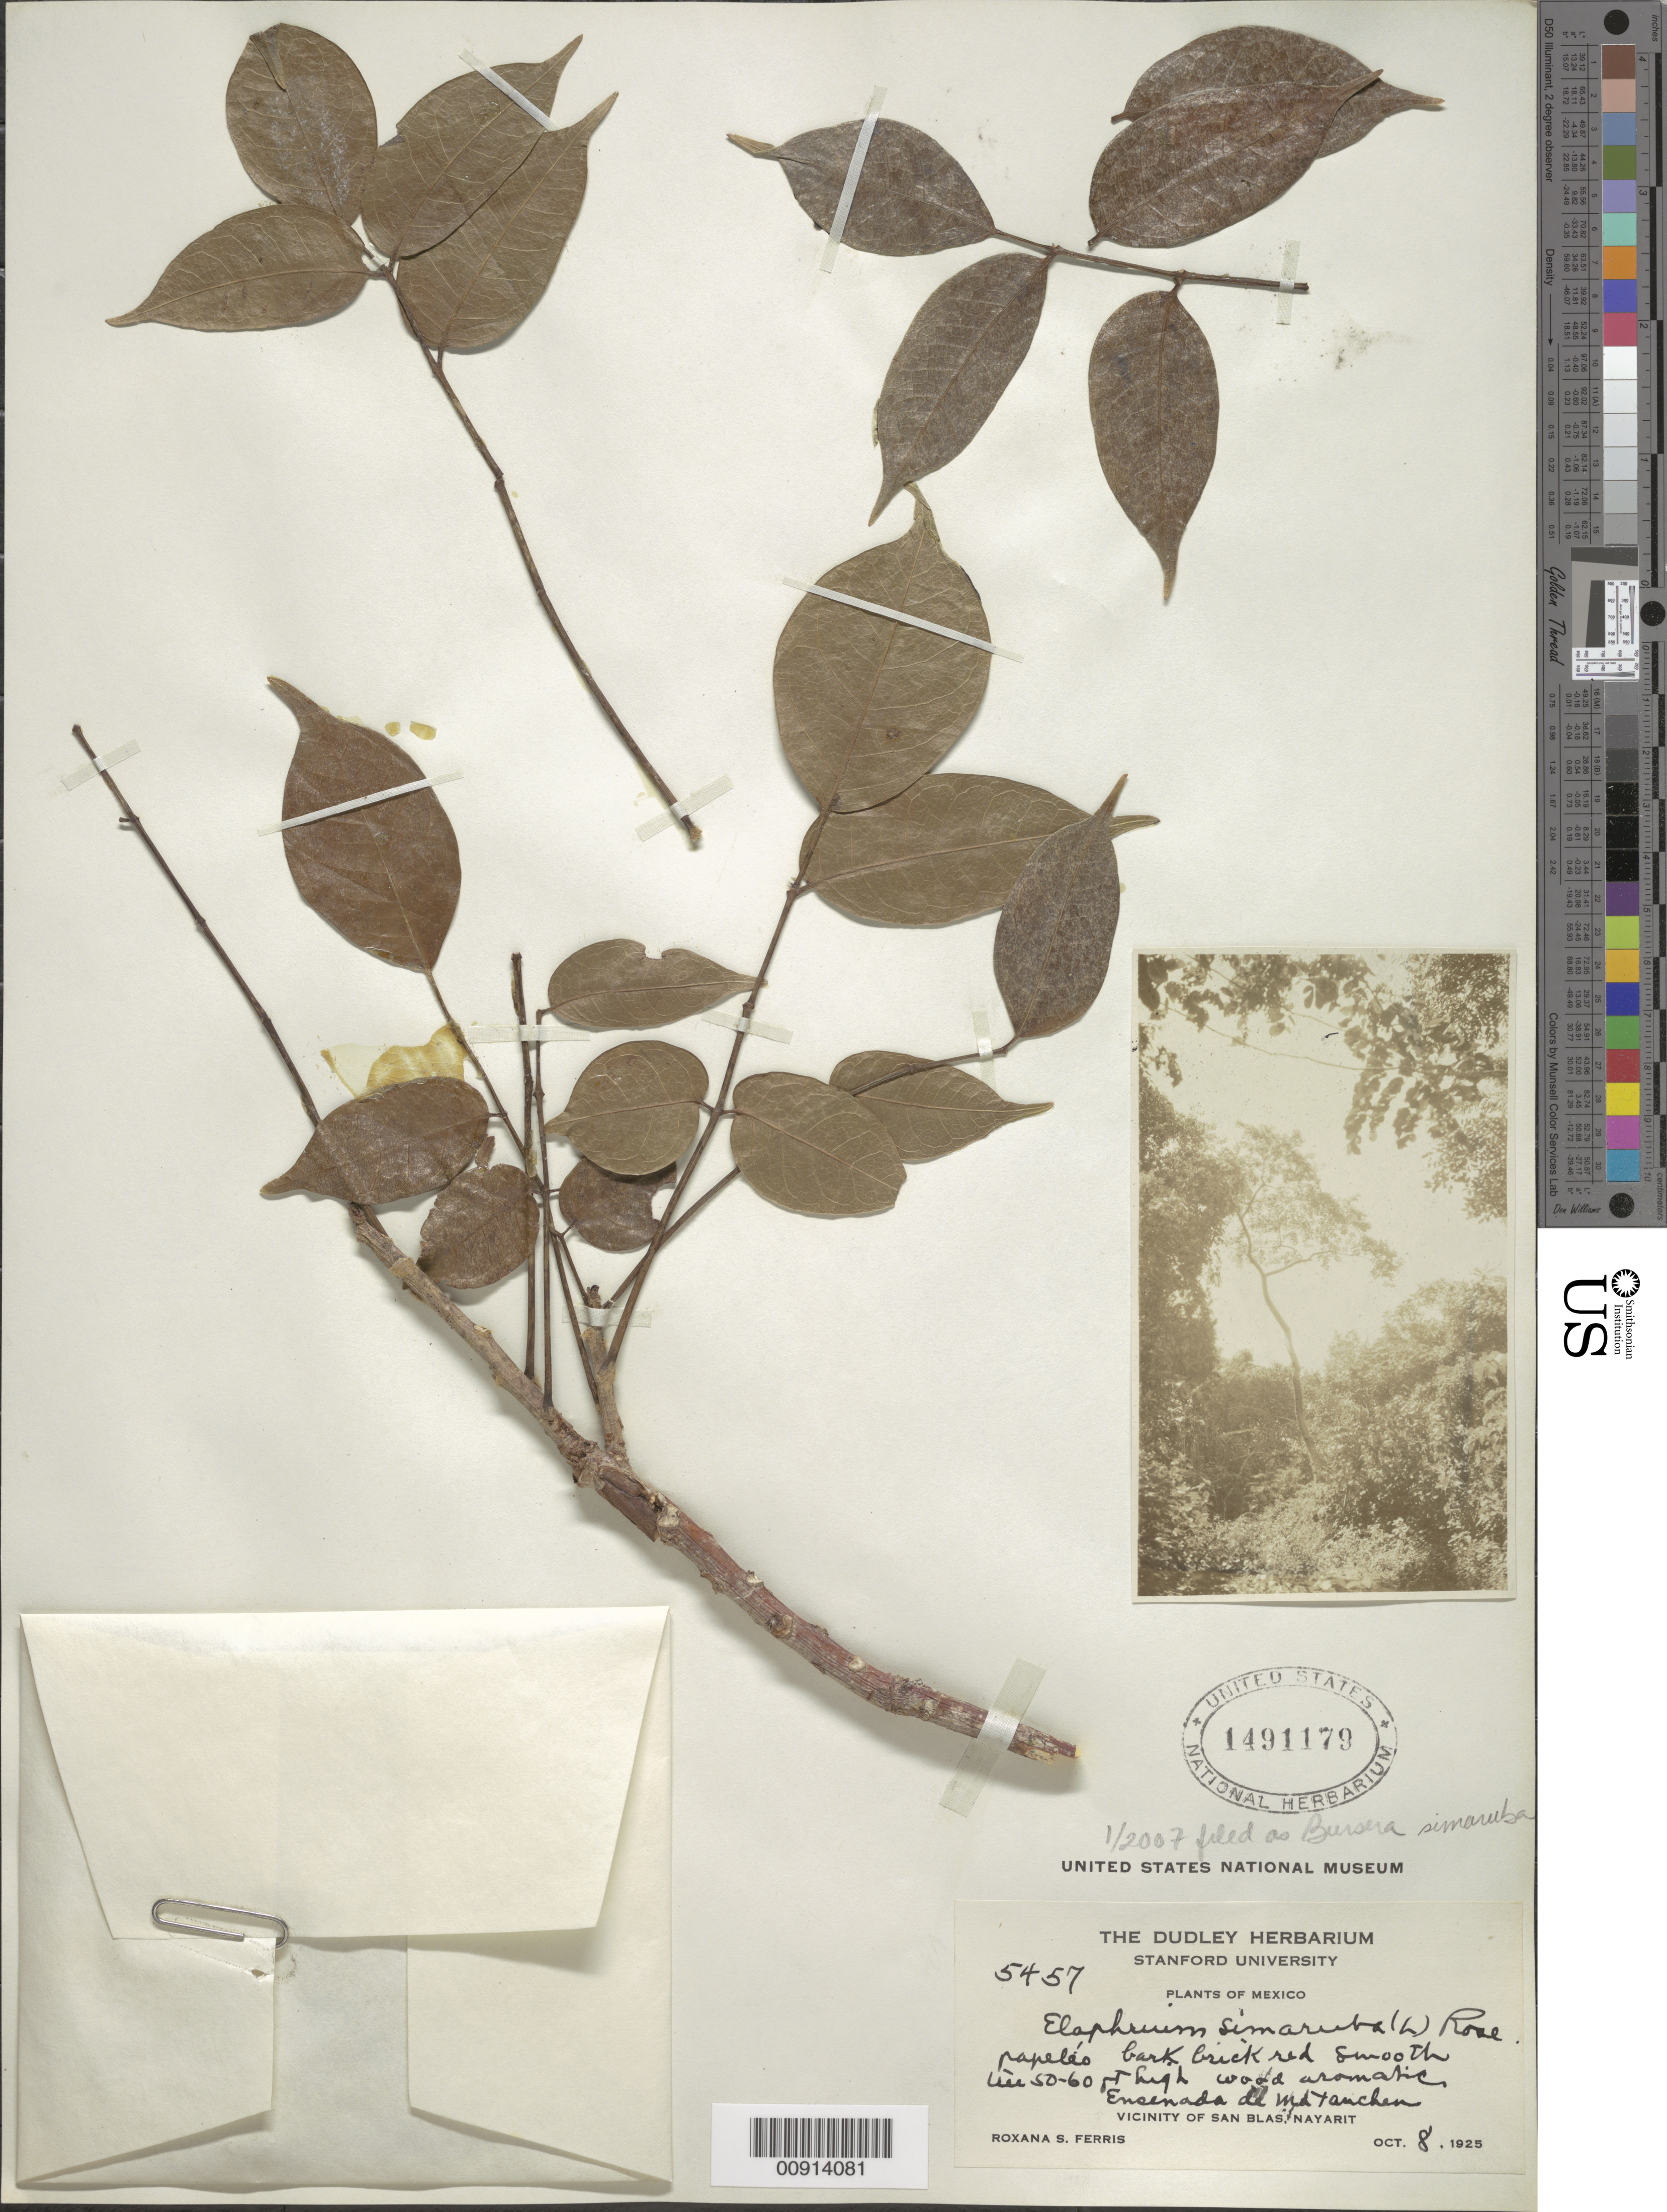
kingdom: Plantae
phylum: Tracheophyta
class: Magnoliopsida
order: Sapindales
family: Burseraceae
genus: Bursera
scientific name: Bursera simaruba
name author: (L.) Sarg.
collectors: R. S. Ferris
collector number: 5457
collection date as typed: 08 Oct 1925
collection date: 1925-10-08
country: Mexico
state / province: Nayarit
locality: Ensenada de Matanchen. Vicinity of San Blas, Nayarit.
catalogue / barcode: US 1491179